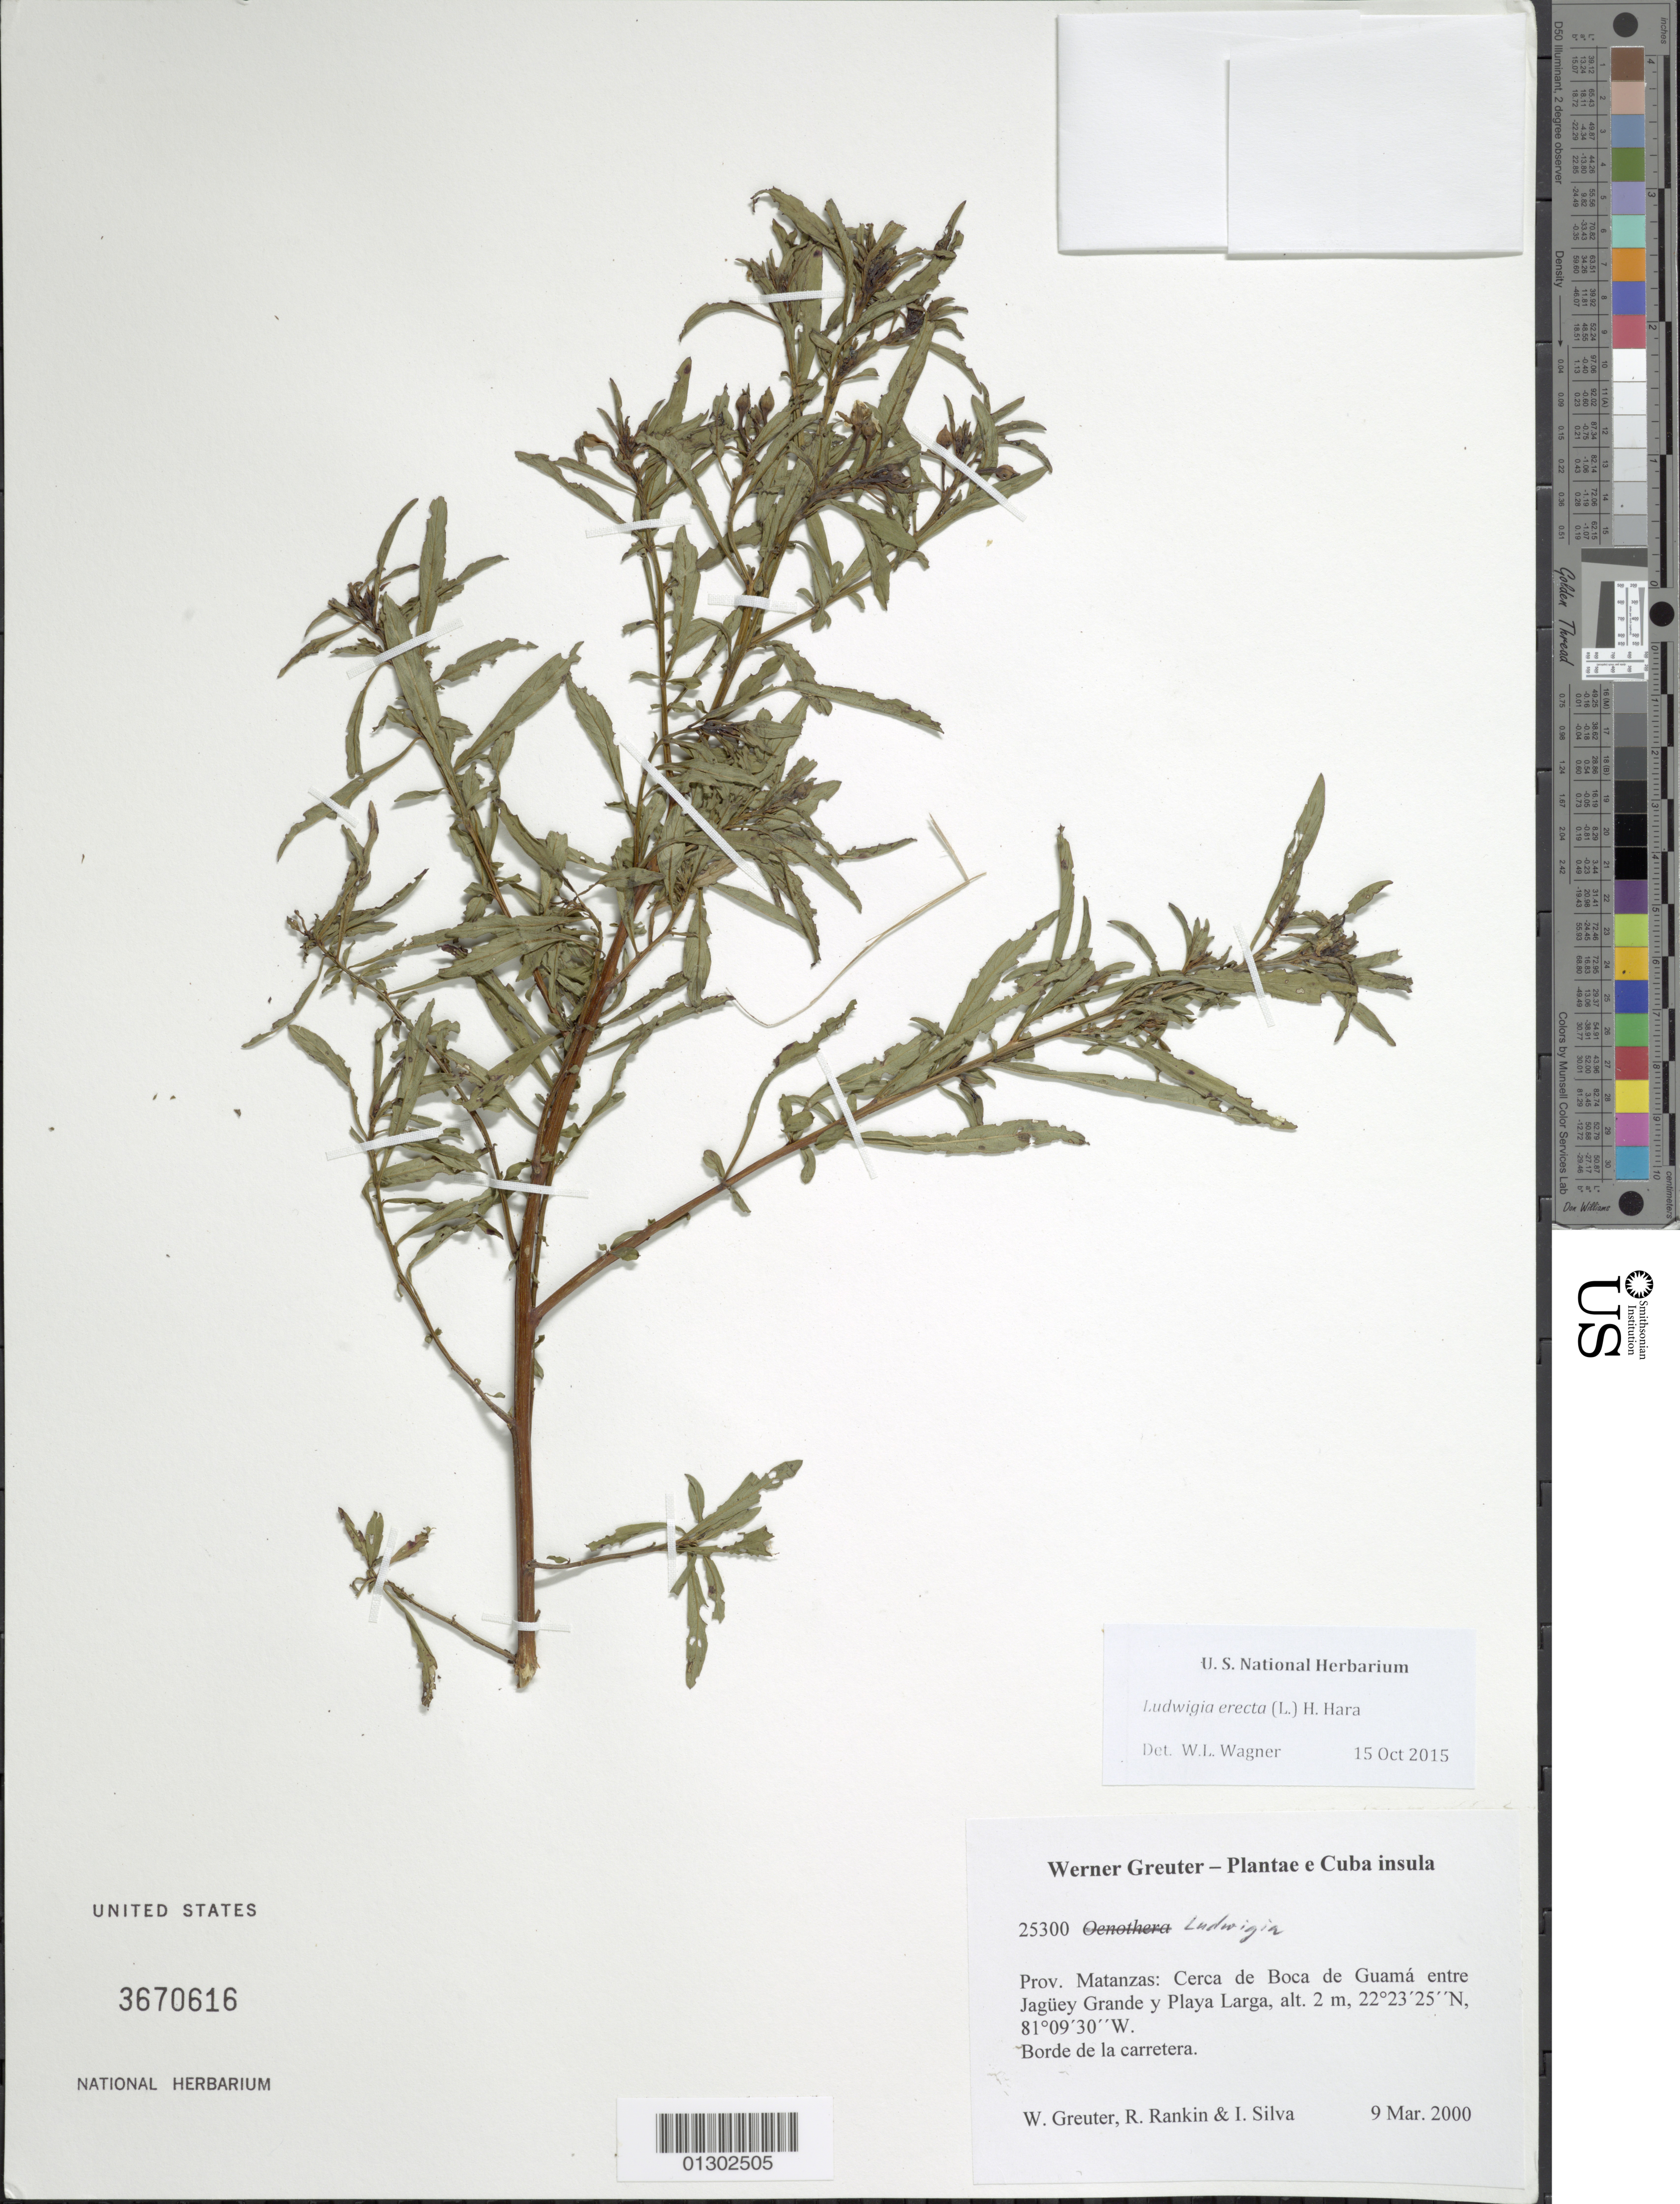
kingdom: Plantae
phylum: Tracheophyta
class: Magnoliopsida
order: Myrtales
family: Onagraceae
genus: Ludwigia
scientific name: Ludwigia erecta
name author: (L.) H. Hara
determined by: Wagner, W. L., (BOT), Smithsonian Institution - National Museum of Natural History (UNITED STATES)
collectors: W. R. Greuter, R. Rankin Rodriguez & I. Silva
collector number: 25300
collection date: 2000-03-09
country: Cuba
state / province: Matanzas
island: Cuba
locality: Cerca de Boca de Guamá entre Jagüey Grande y Playa Larga.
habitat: Borde de la Carretera.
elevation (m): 2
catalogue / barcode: US 3670616